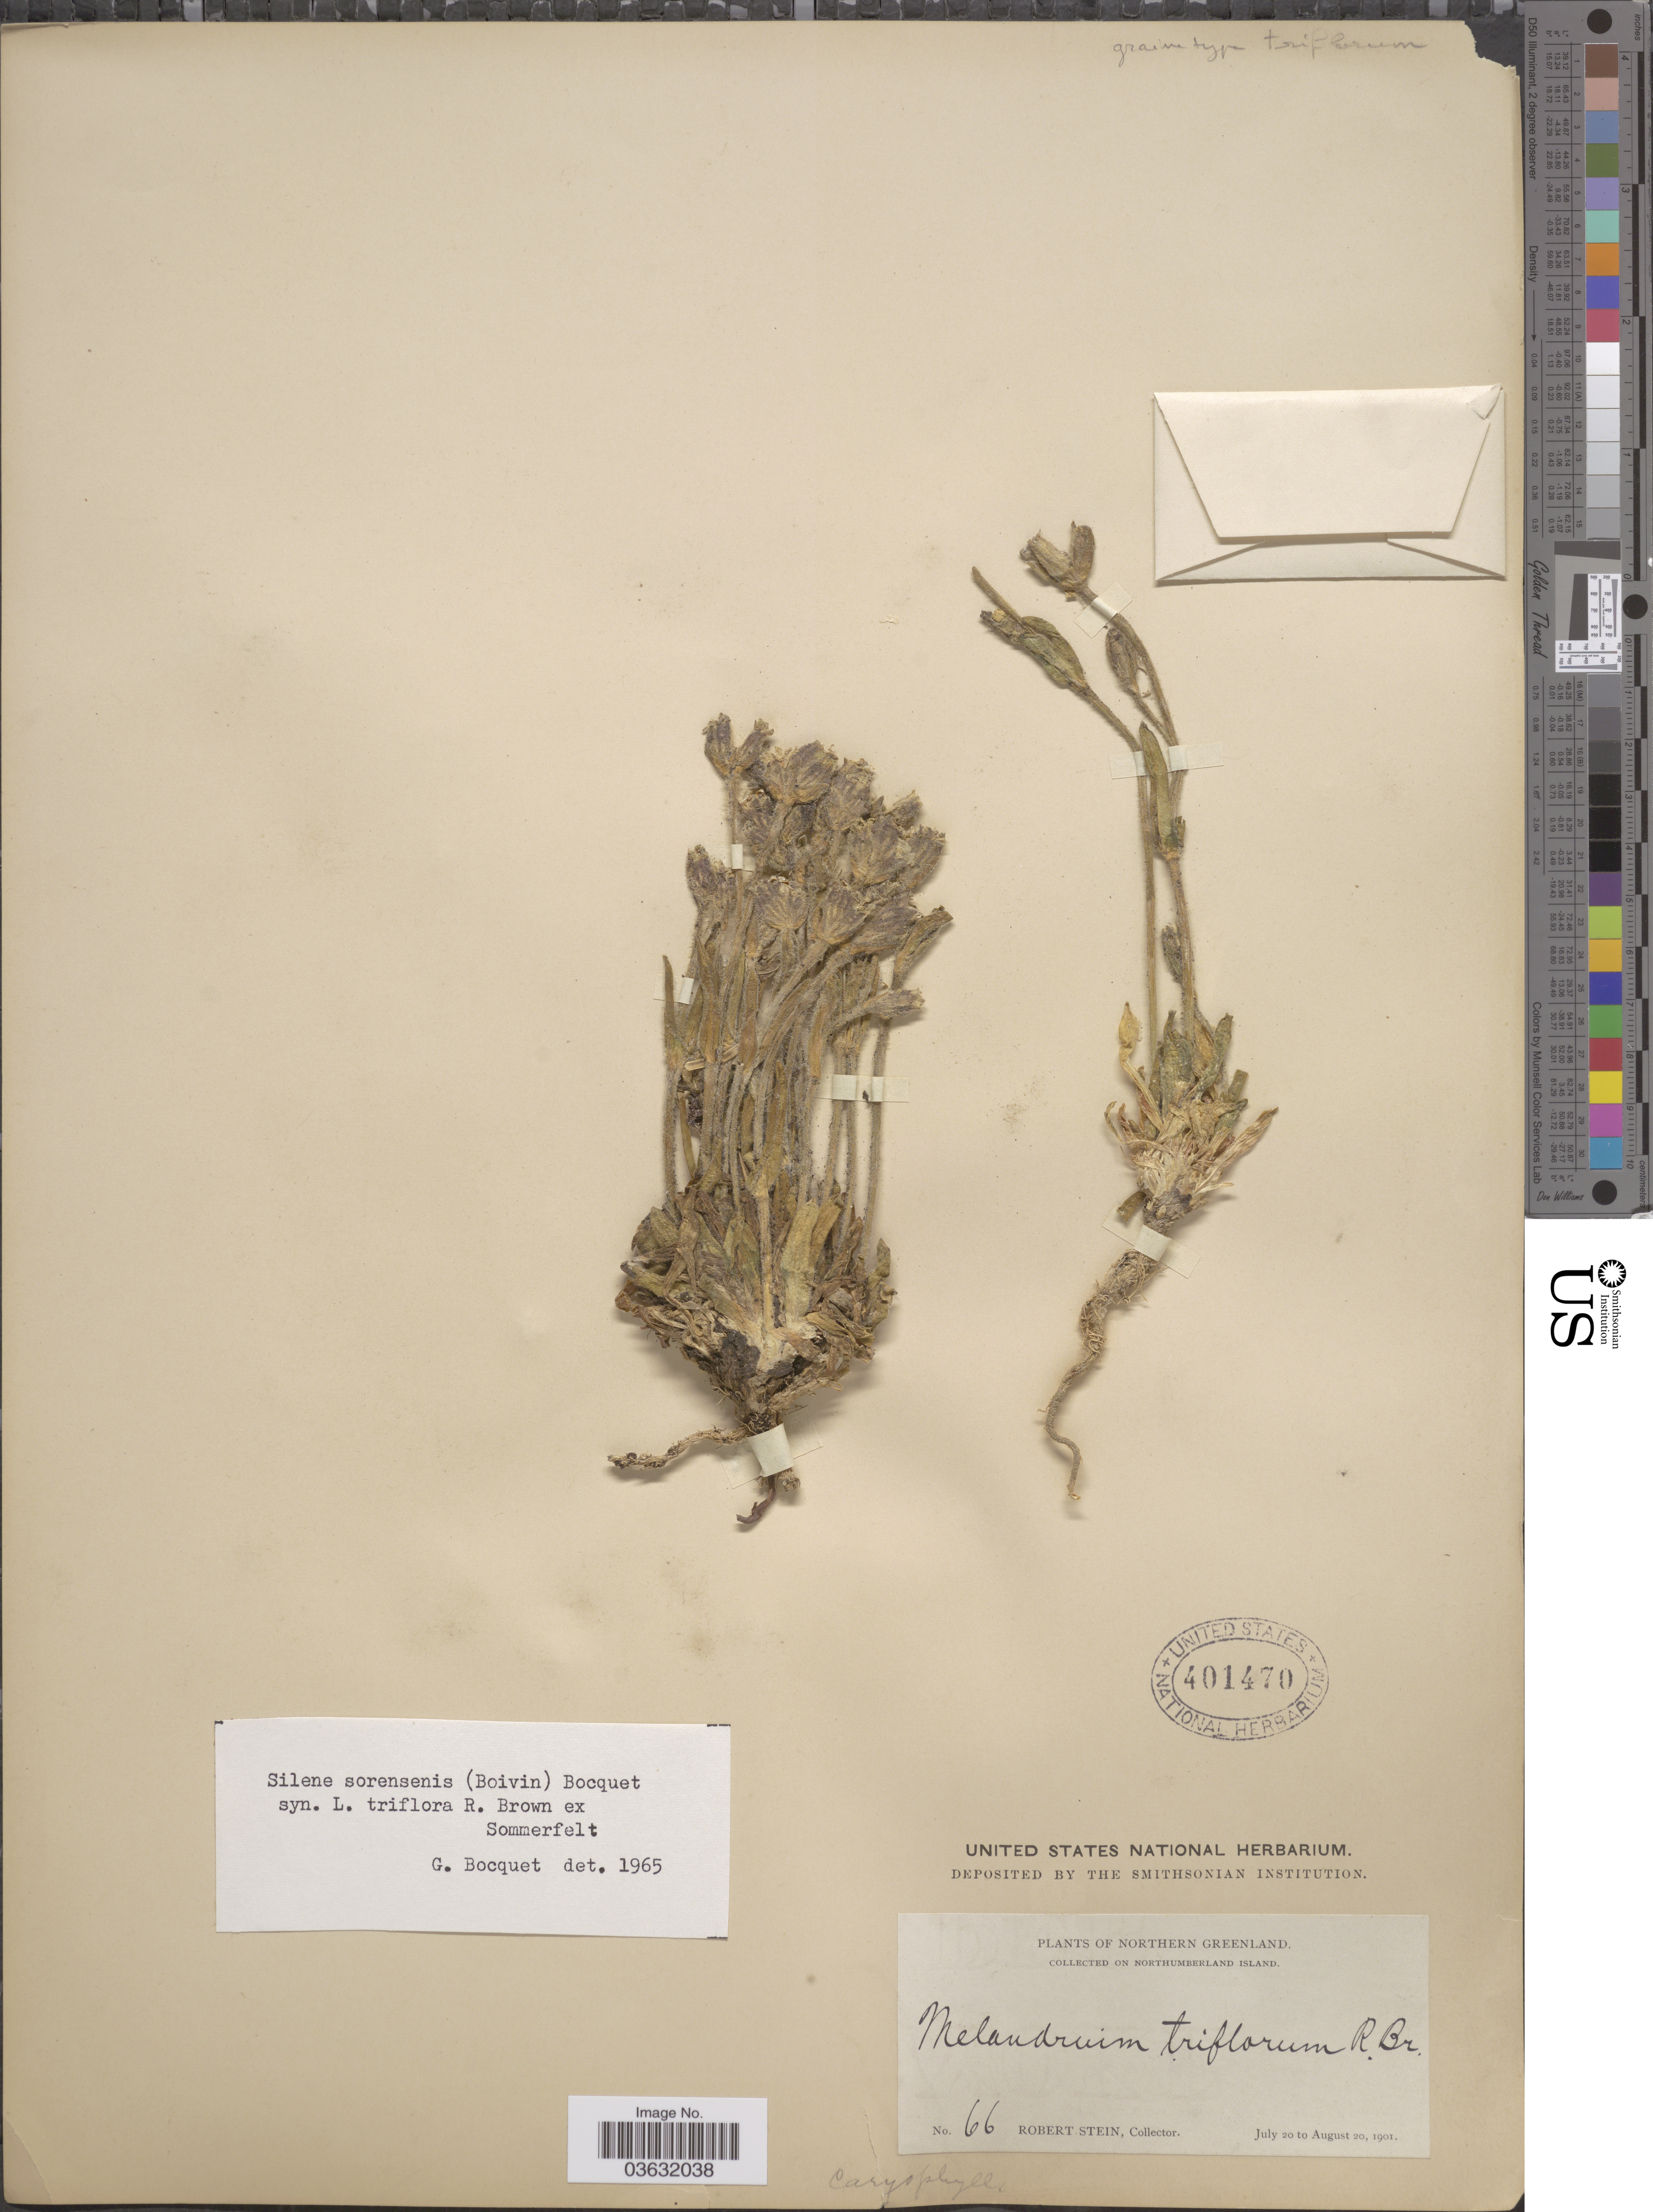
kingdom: Plantae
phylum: Tracheophyta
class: Magnoliopsida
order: Caryophyllales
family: Caryophyllaceae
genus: Silene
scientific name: Silene sorensenis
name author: (B. Boivin) Bocquet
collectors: R. Stein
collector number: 66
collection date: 1901-07-20/1901-08-20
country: Greenland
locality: Northern Greenland.Northumberland Island.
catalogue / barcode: US 401470